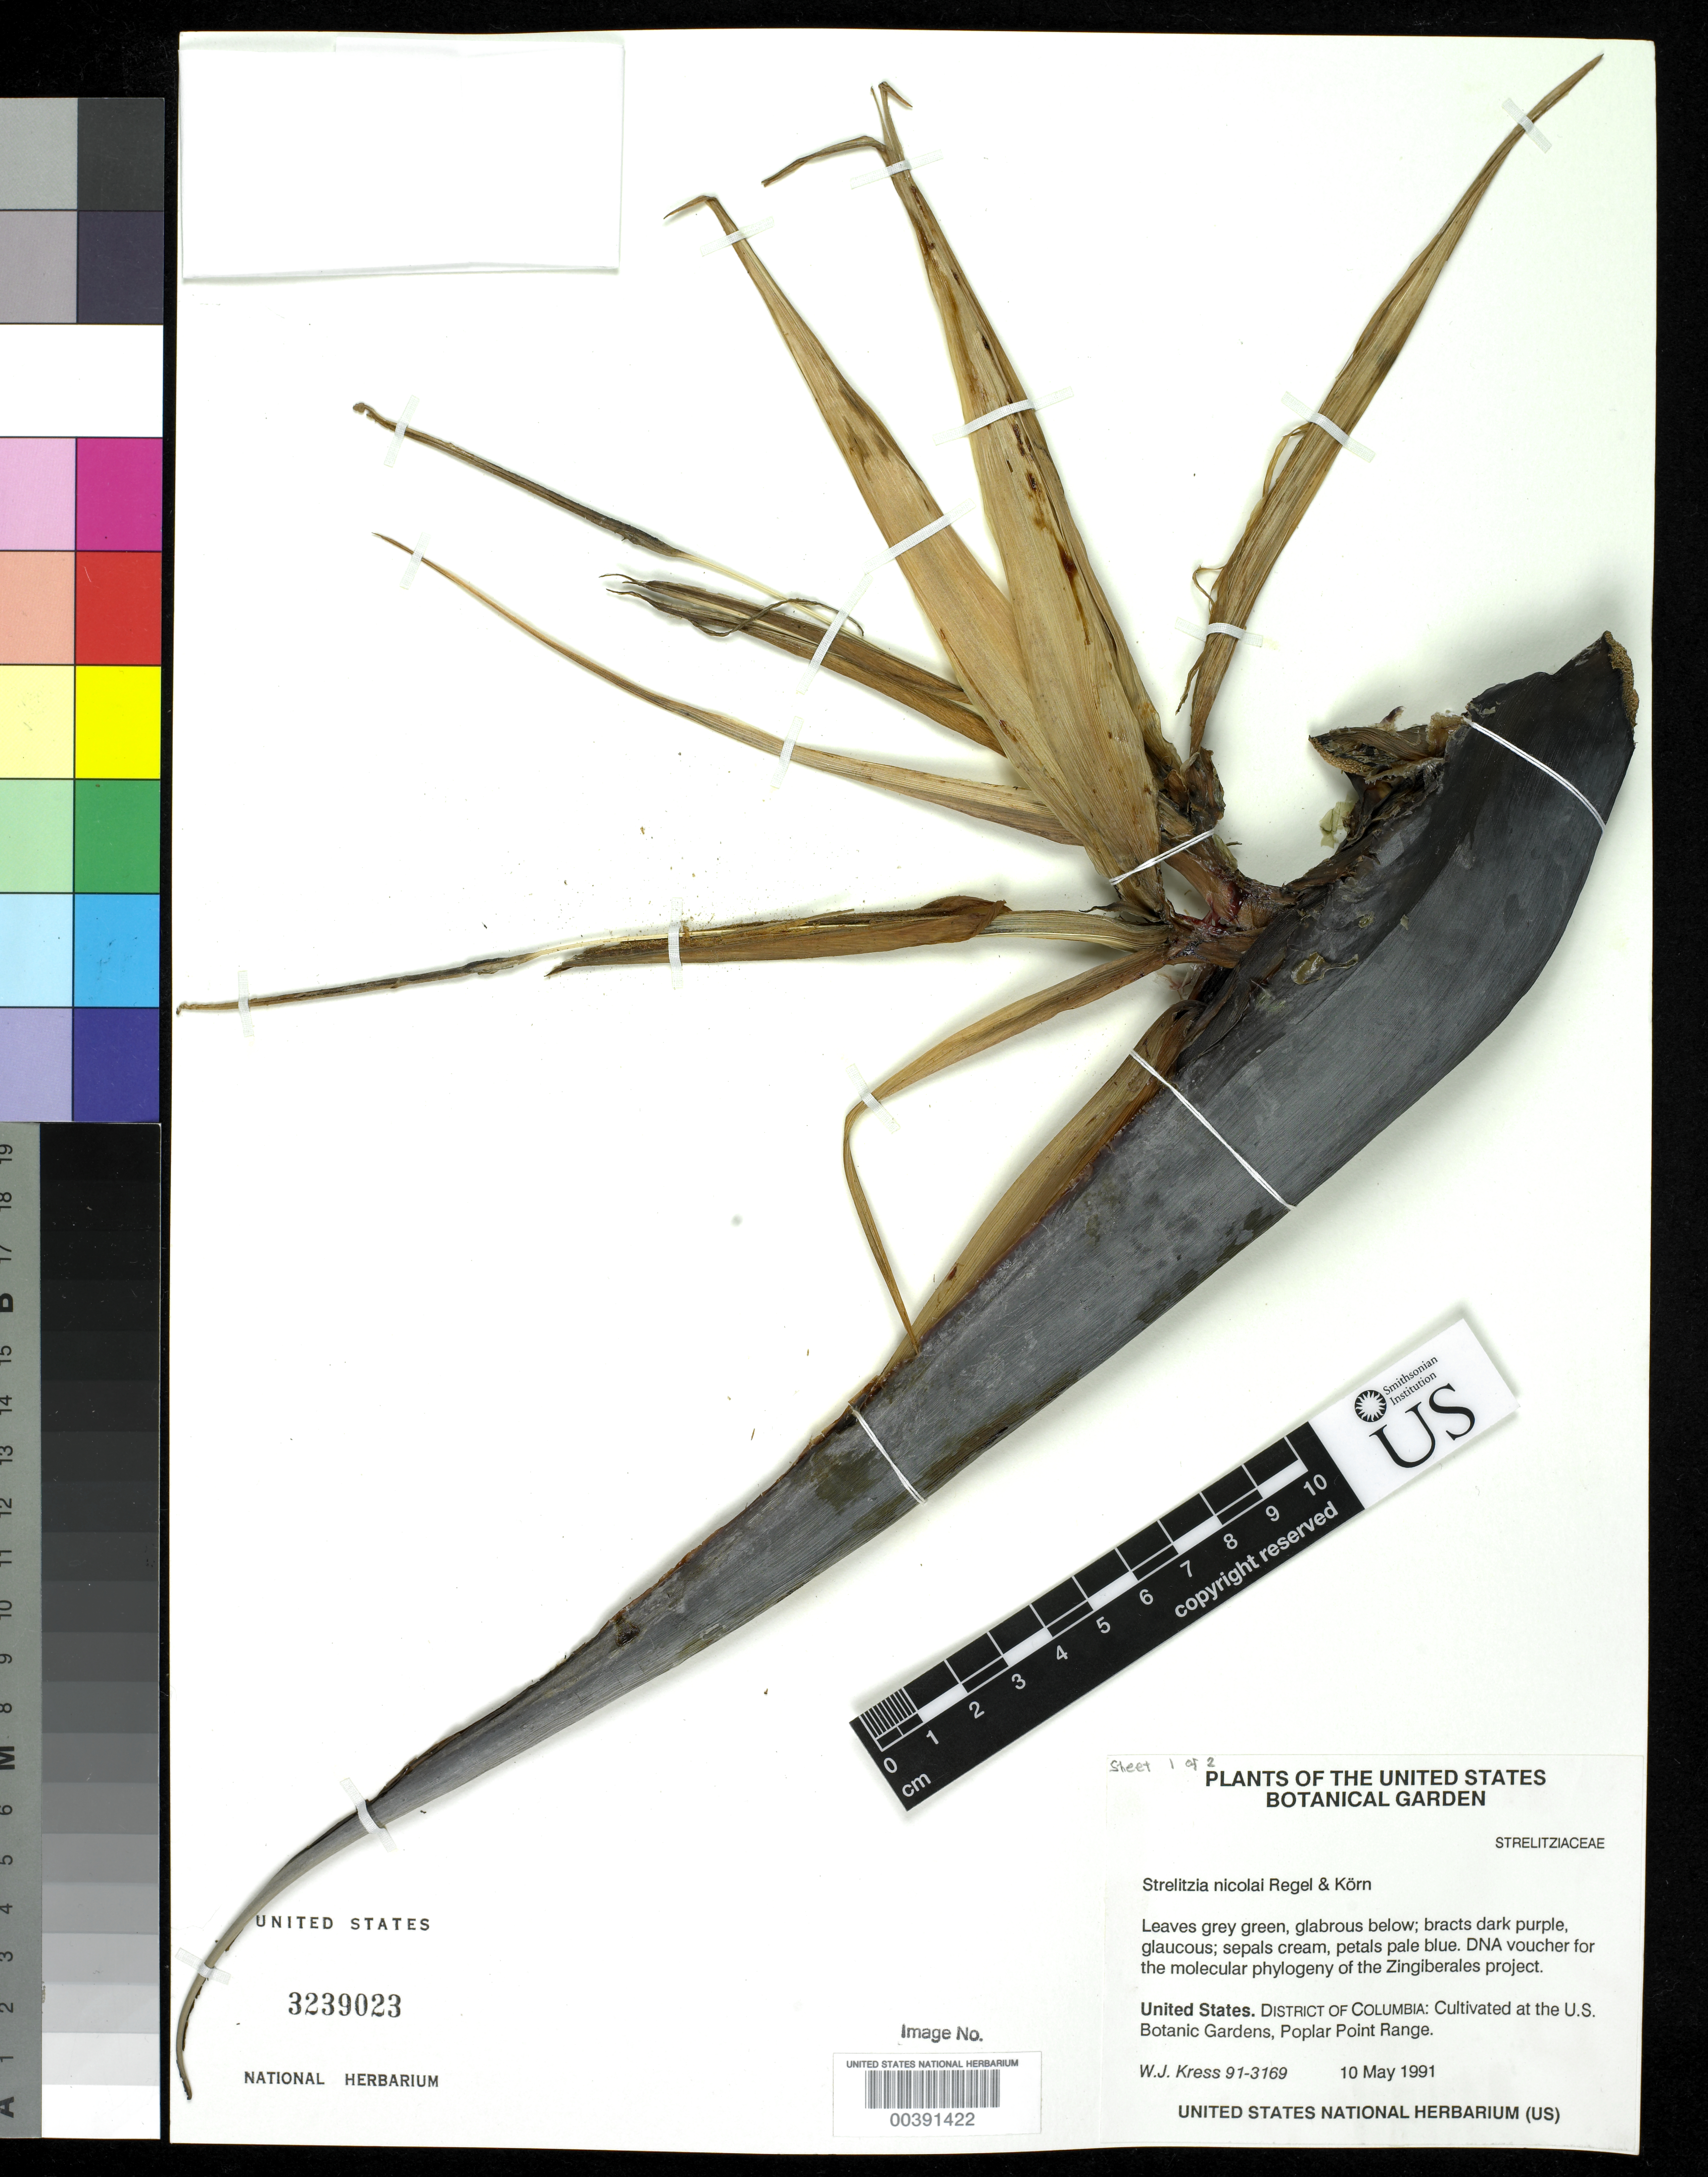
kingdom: Plantae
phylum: Tracheophyta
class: Liliopsida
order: Zingiberales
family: Strelitziaceae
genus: Strelitzia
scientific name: Strelitzia nicolai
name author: Regel & Körn.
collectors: J. N. Rose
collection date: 1969-09-27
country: United States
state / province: Florida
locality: Coconut Grove, former home of David Fairchild, the Kampong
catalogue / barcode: US 3239023